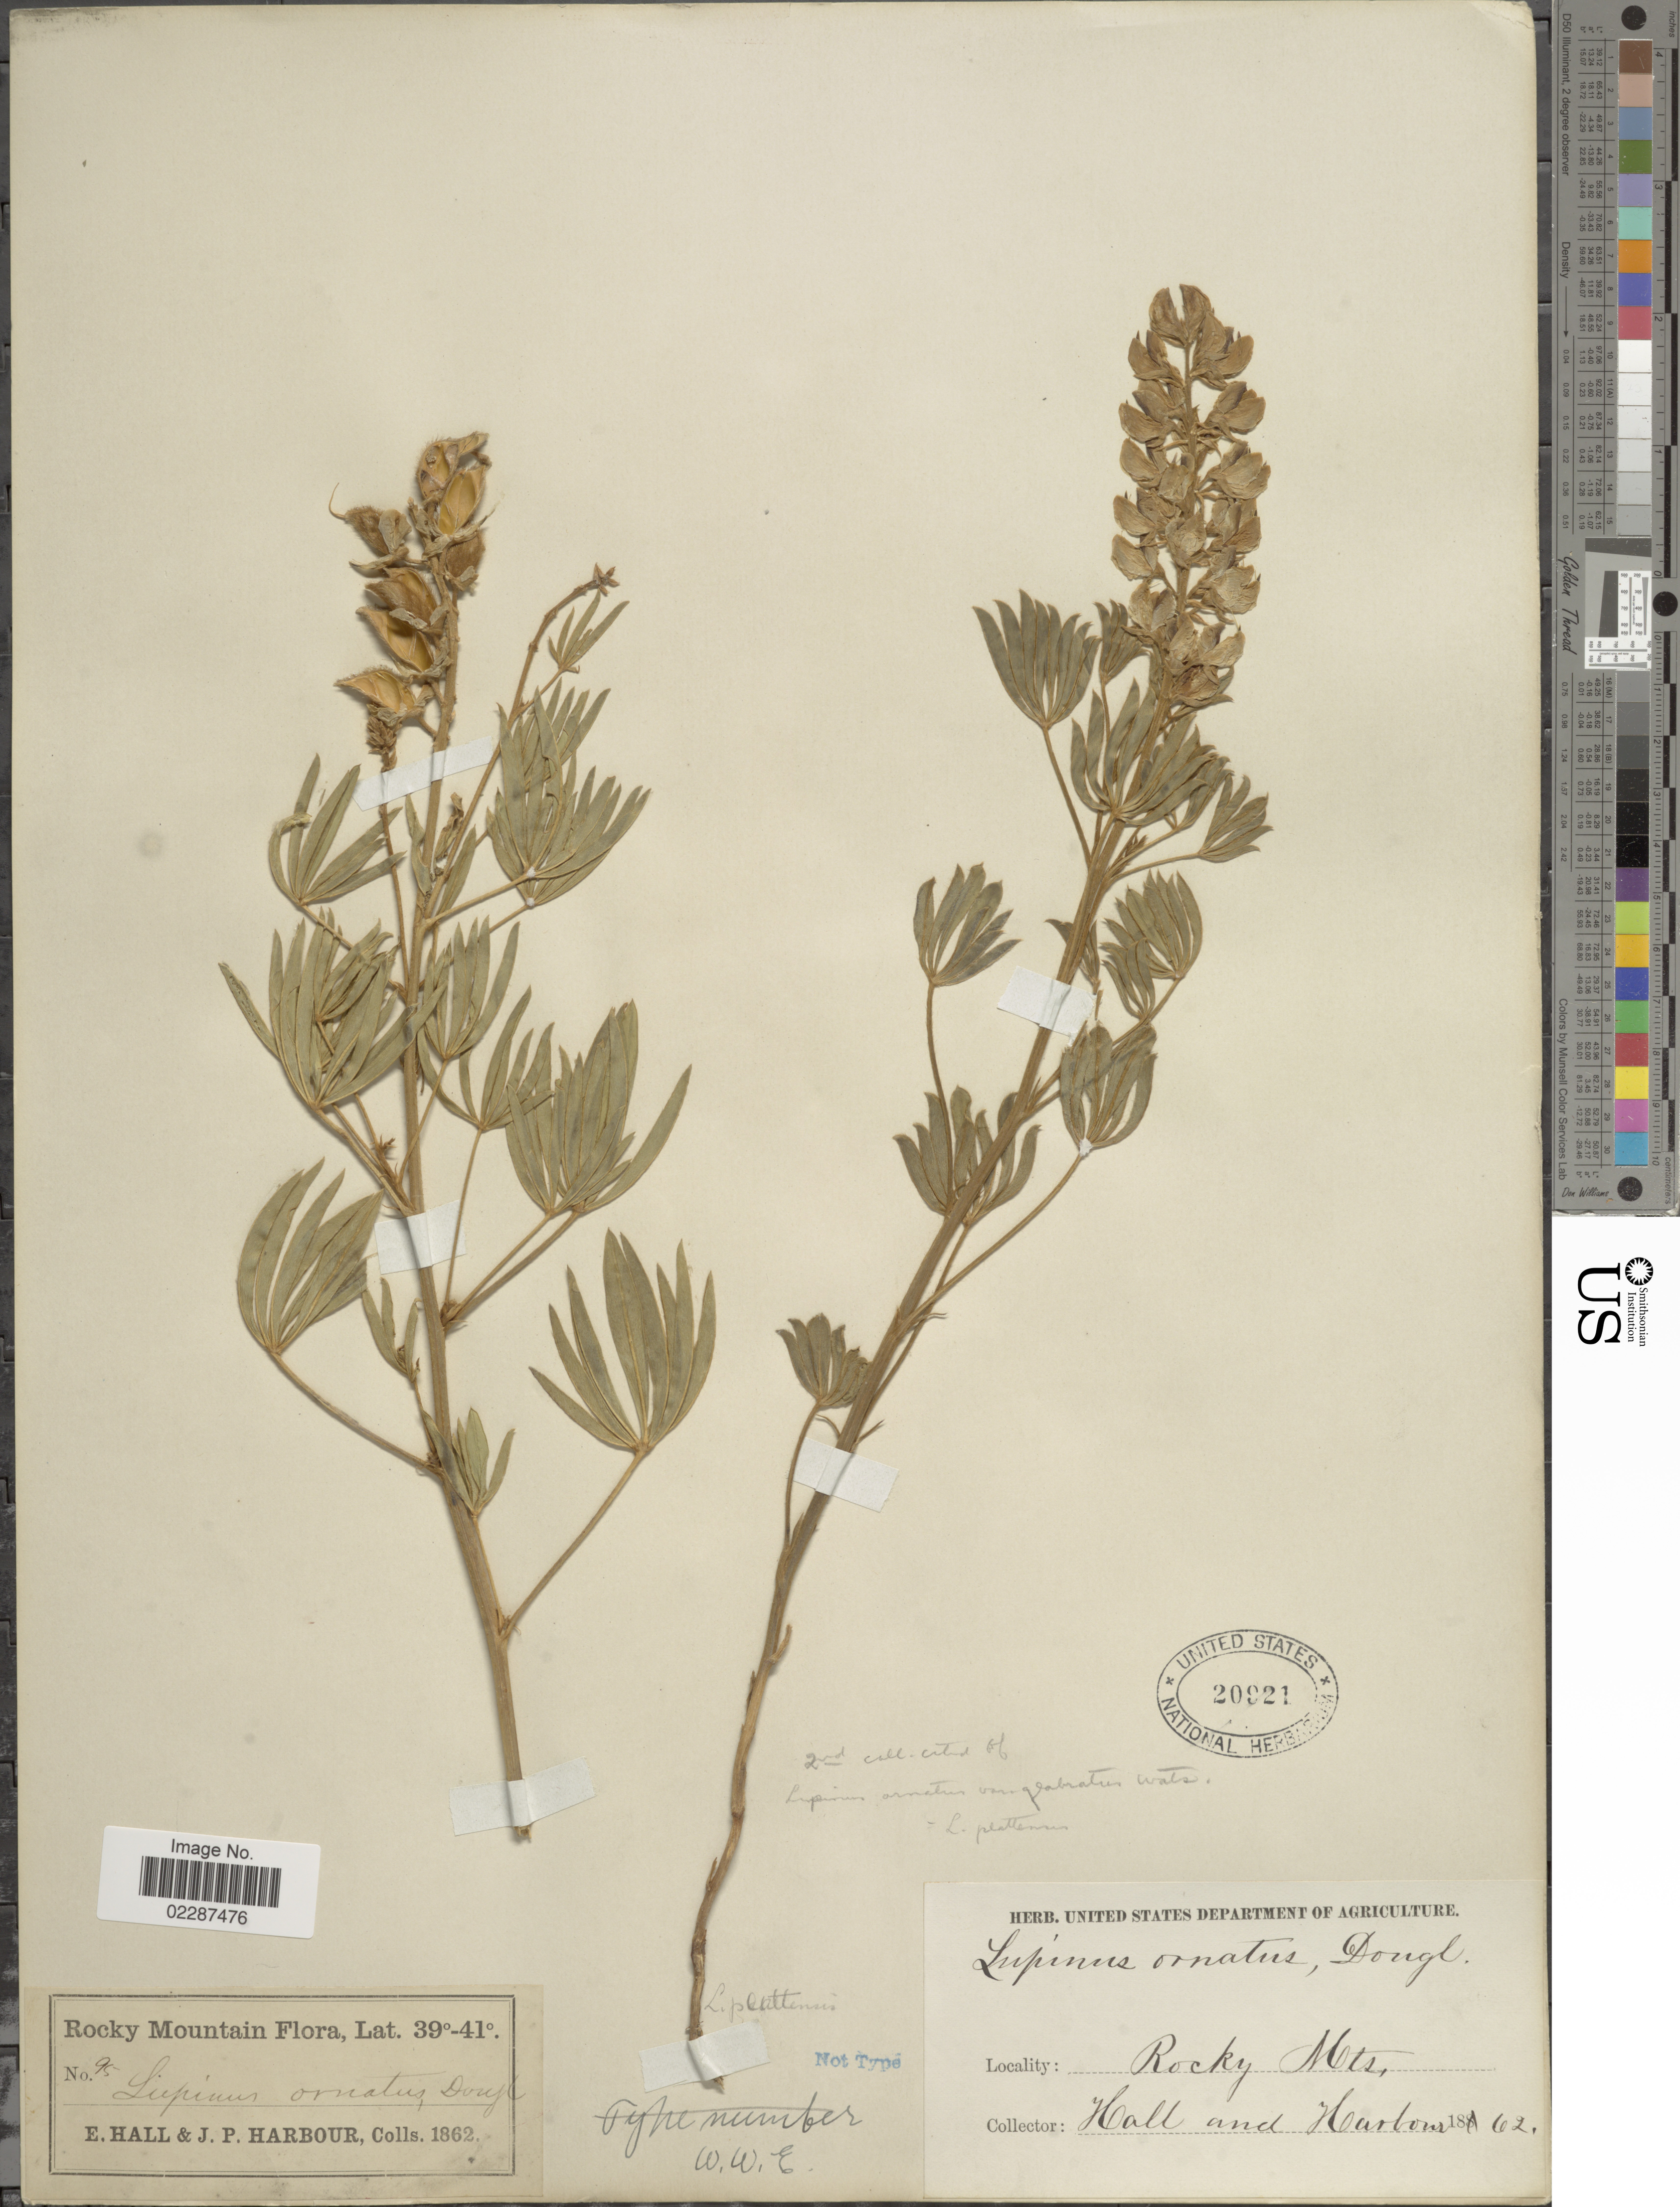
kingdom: Plantae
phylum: Tracheophyta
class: Magnoliopsida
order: Fabales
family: Fabaceae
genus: Lupinus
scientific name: Lupinus sericeus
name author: Pursh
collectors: E. Hall & J. Harbour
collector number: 95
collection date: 1862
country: United States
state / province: Colorado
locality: Rocky Mtns.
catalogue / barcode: US 20921